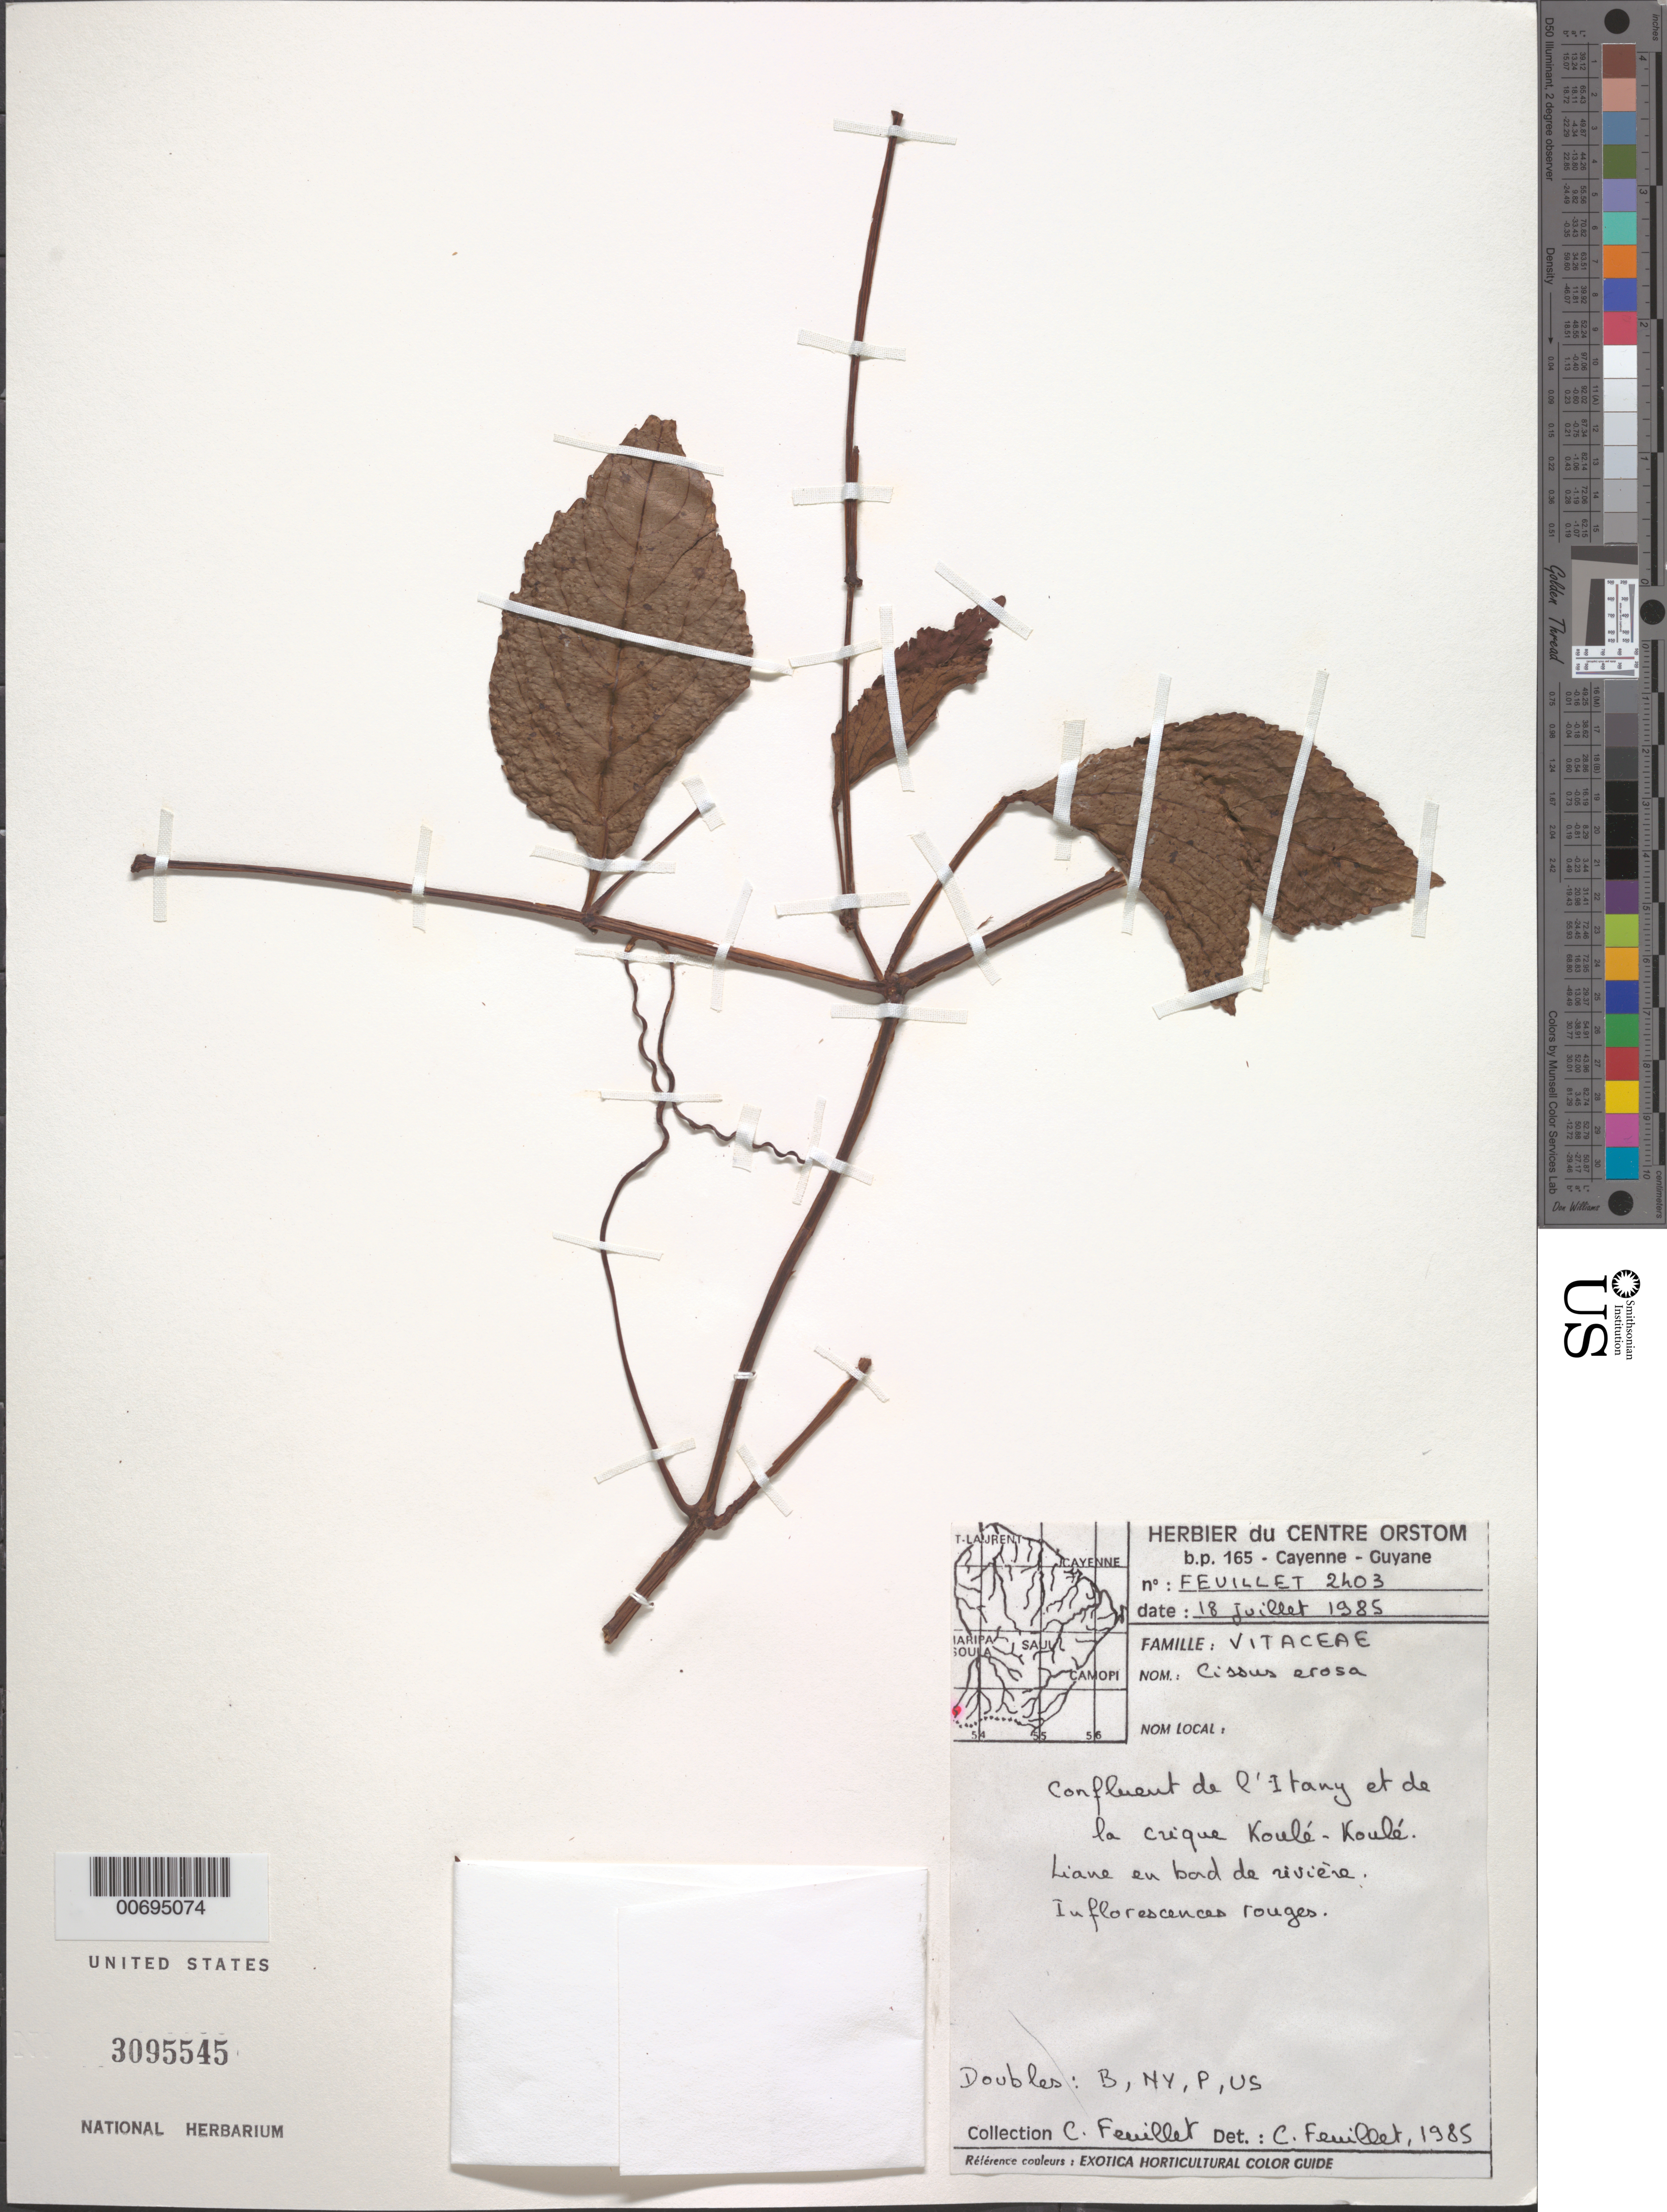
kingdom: Plantae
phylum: Tracheophyta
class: Magnoliopsida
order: Vitales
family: Vitaceae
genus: Cissus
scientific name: Cissus erosa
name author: Rich.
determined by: Feuillet, C.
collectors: C. Feuillet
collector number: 2403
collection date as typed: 18-Jul-85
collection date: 1985-07-18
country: French Guiana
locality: Rivière Itany, confluent avec de la crique Koulé-Koulé, Monts Tumuc-Humac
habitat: Edge of river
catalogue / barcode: US 3095545